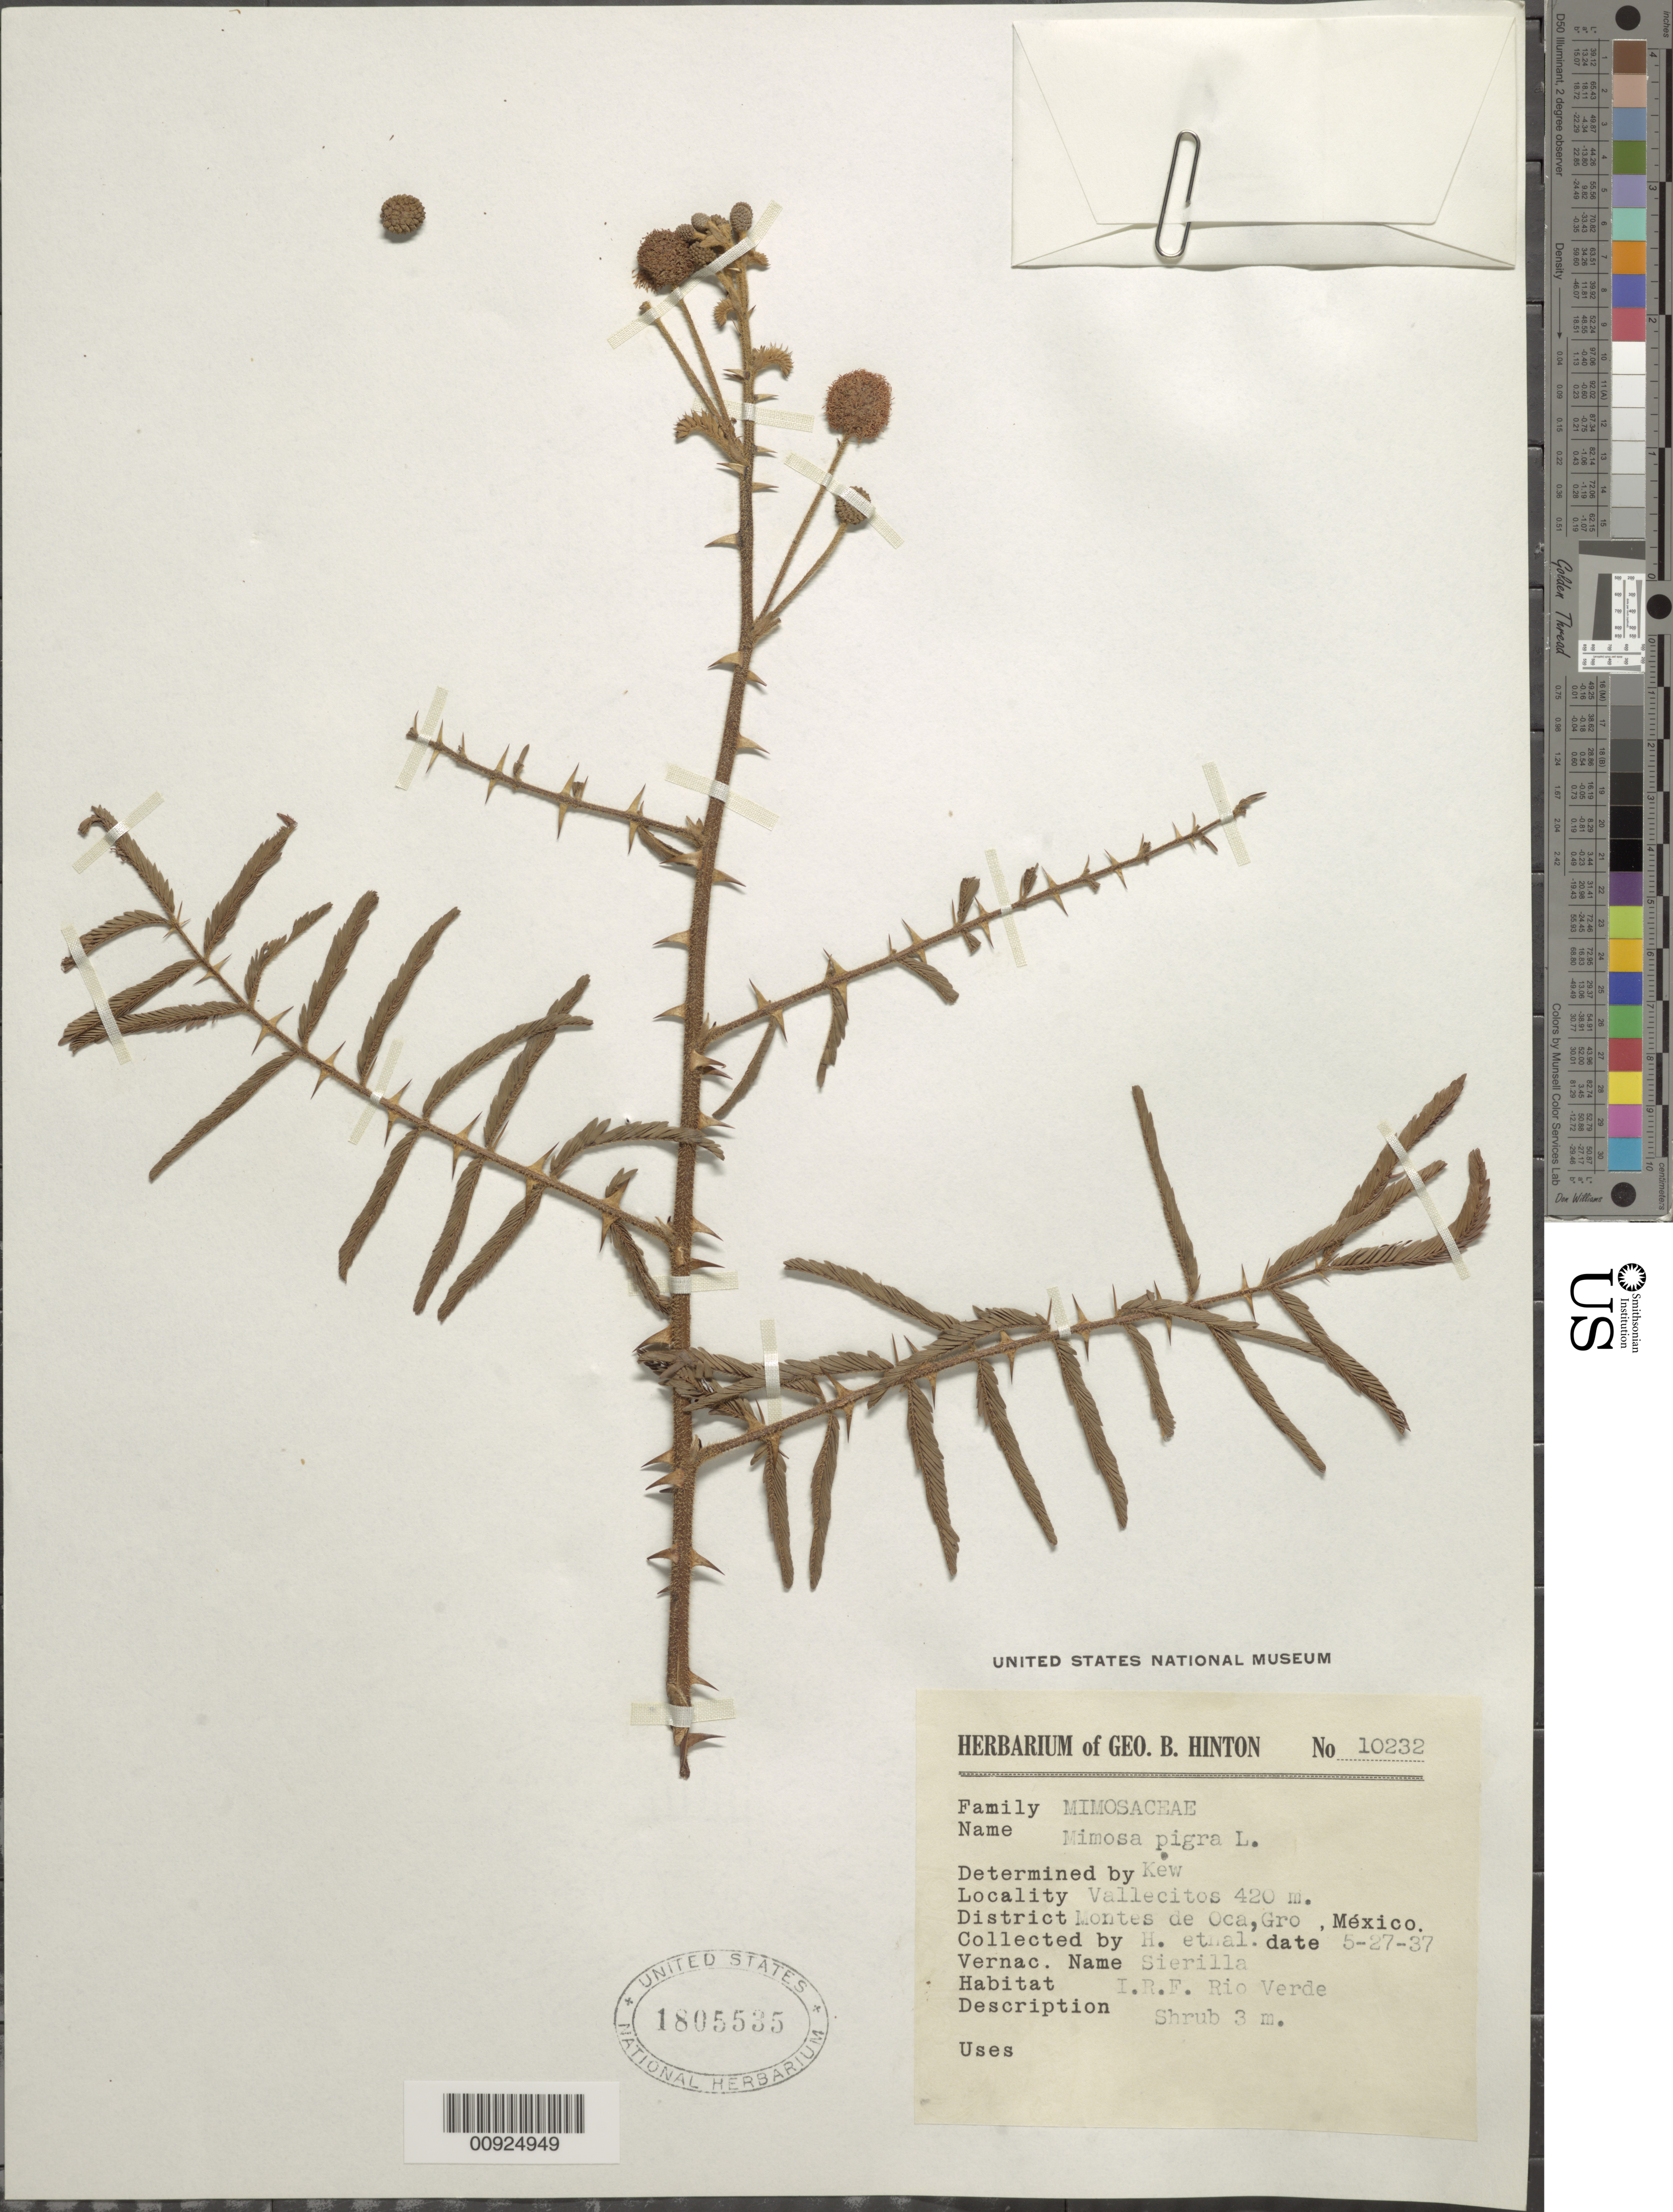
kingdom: Plantae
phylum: Tracheophyta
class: Magnoliopsida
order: Fabales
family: Fabaceae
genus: Mimosa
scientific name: Mimosa pigra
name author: L.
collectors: G. B. Hinton & et al.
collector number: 10232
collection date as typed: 27 May 1937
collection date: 1937-05-27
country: Mexico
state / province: Guerrero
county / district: Montes de Oca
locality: Vallecitos, District Montes de Oca, Guerrero.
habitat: I.R.F. Río Verde.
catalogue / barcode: US 1805535